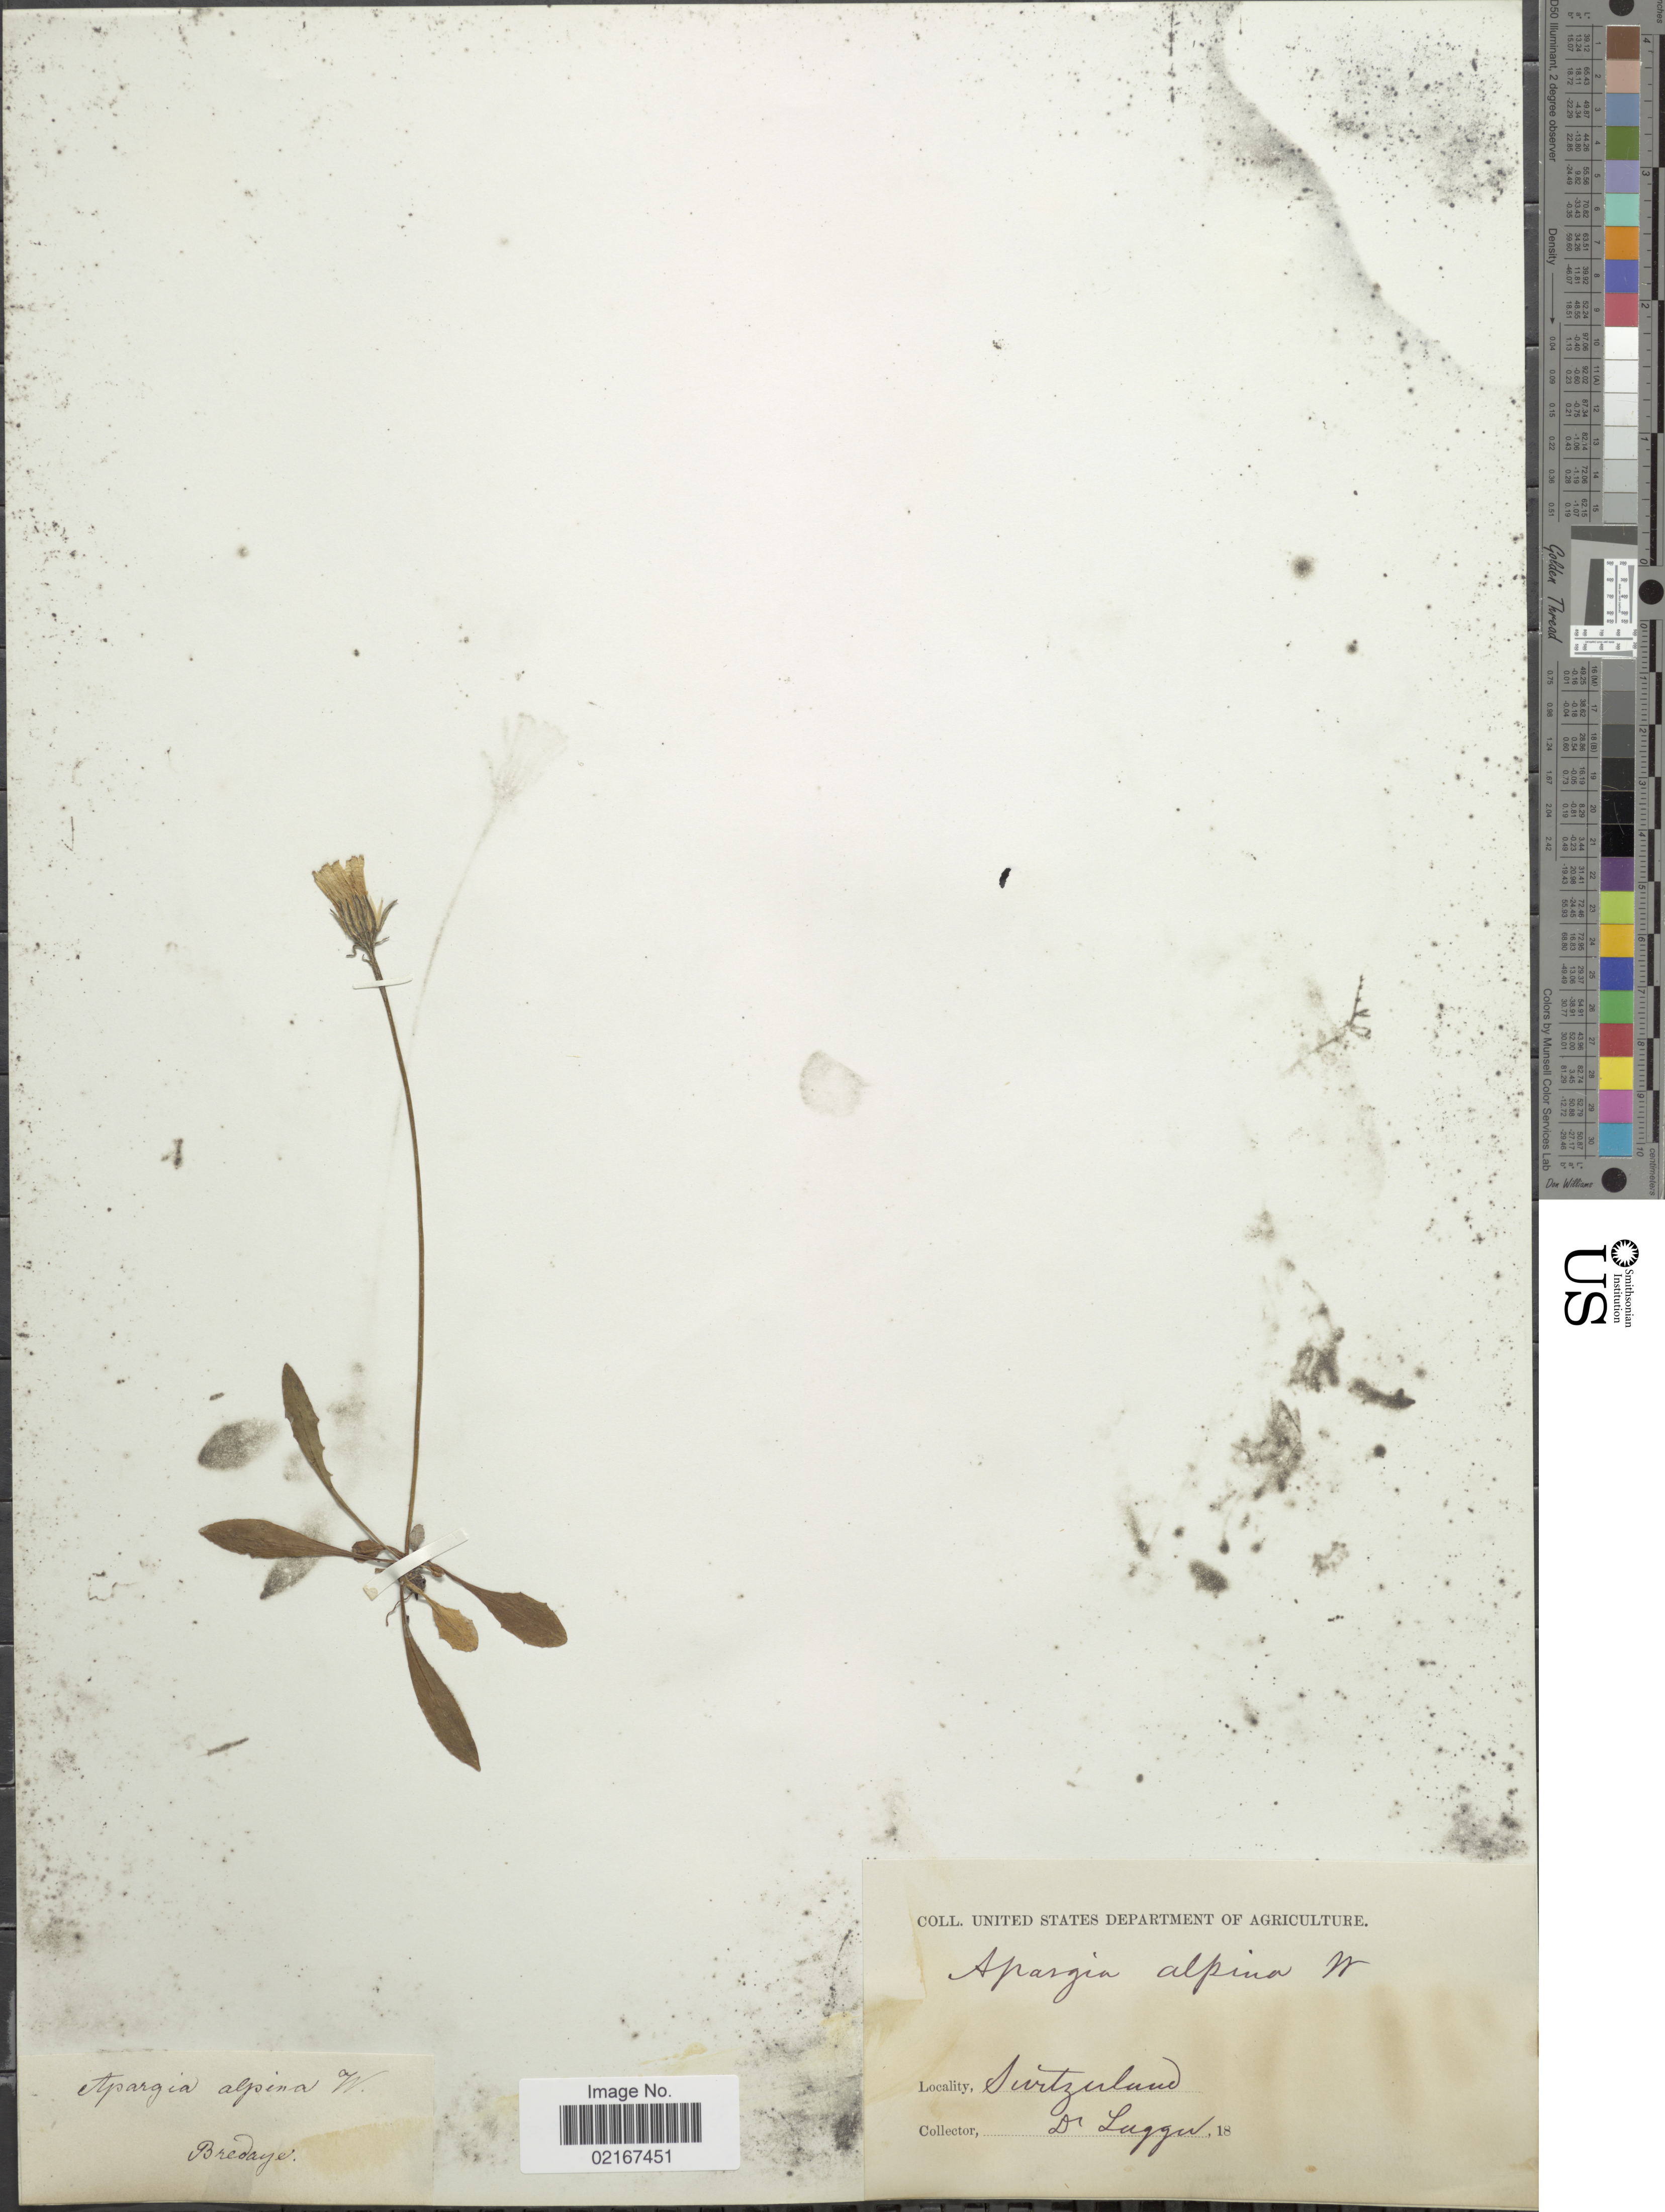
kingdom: Plantae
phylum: Tracheophyta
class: Magnoliopsida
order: Asterales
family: Asteraceae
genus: Leontodon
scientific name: Leontodon alpinus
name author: Jacq.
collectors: D. Lagger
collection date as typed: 18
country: Switzerland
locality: Bredaye